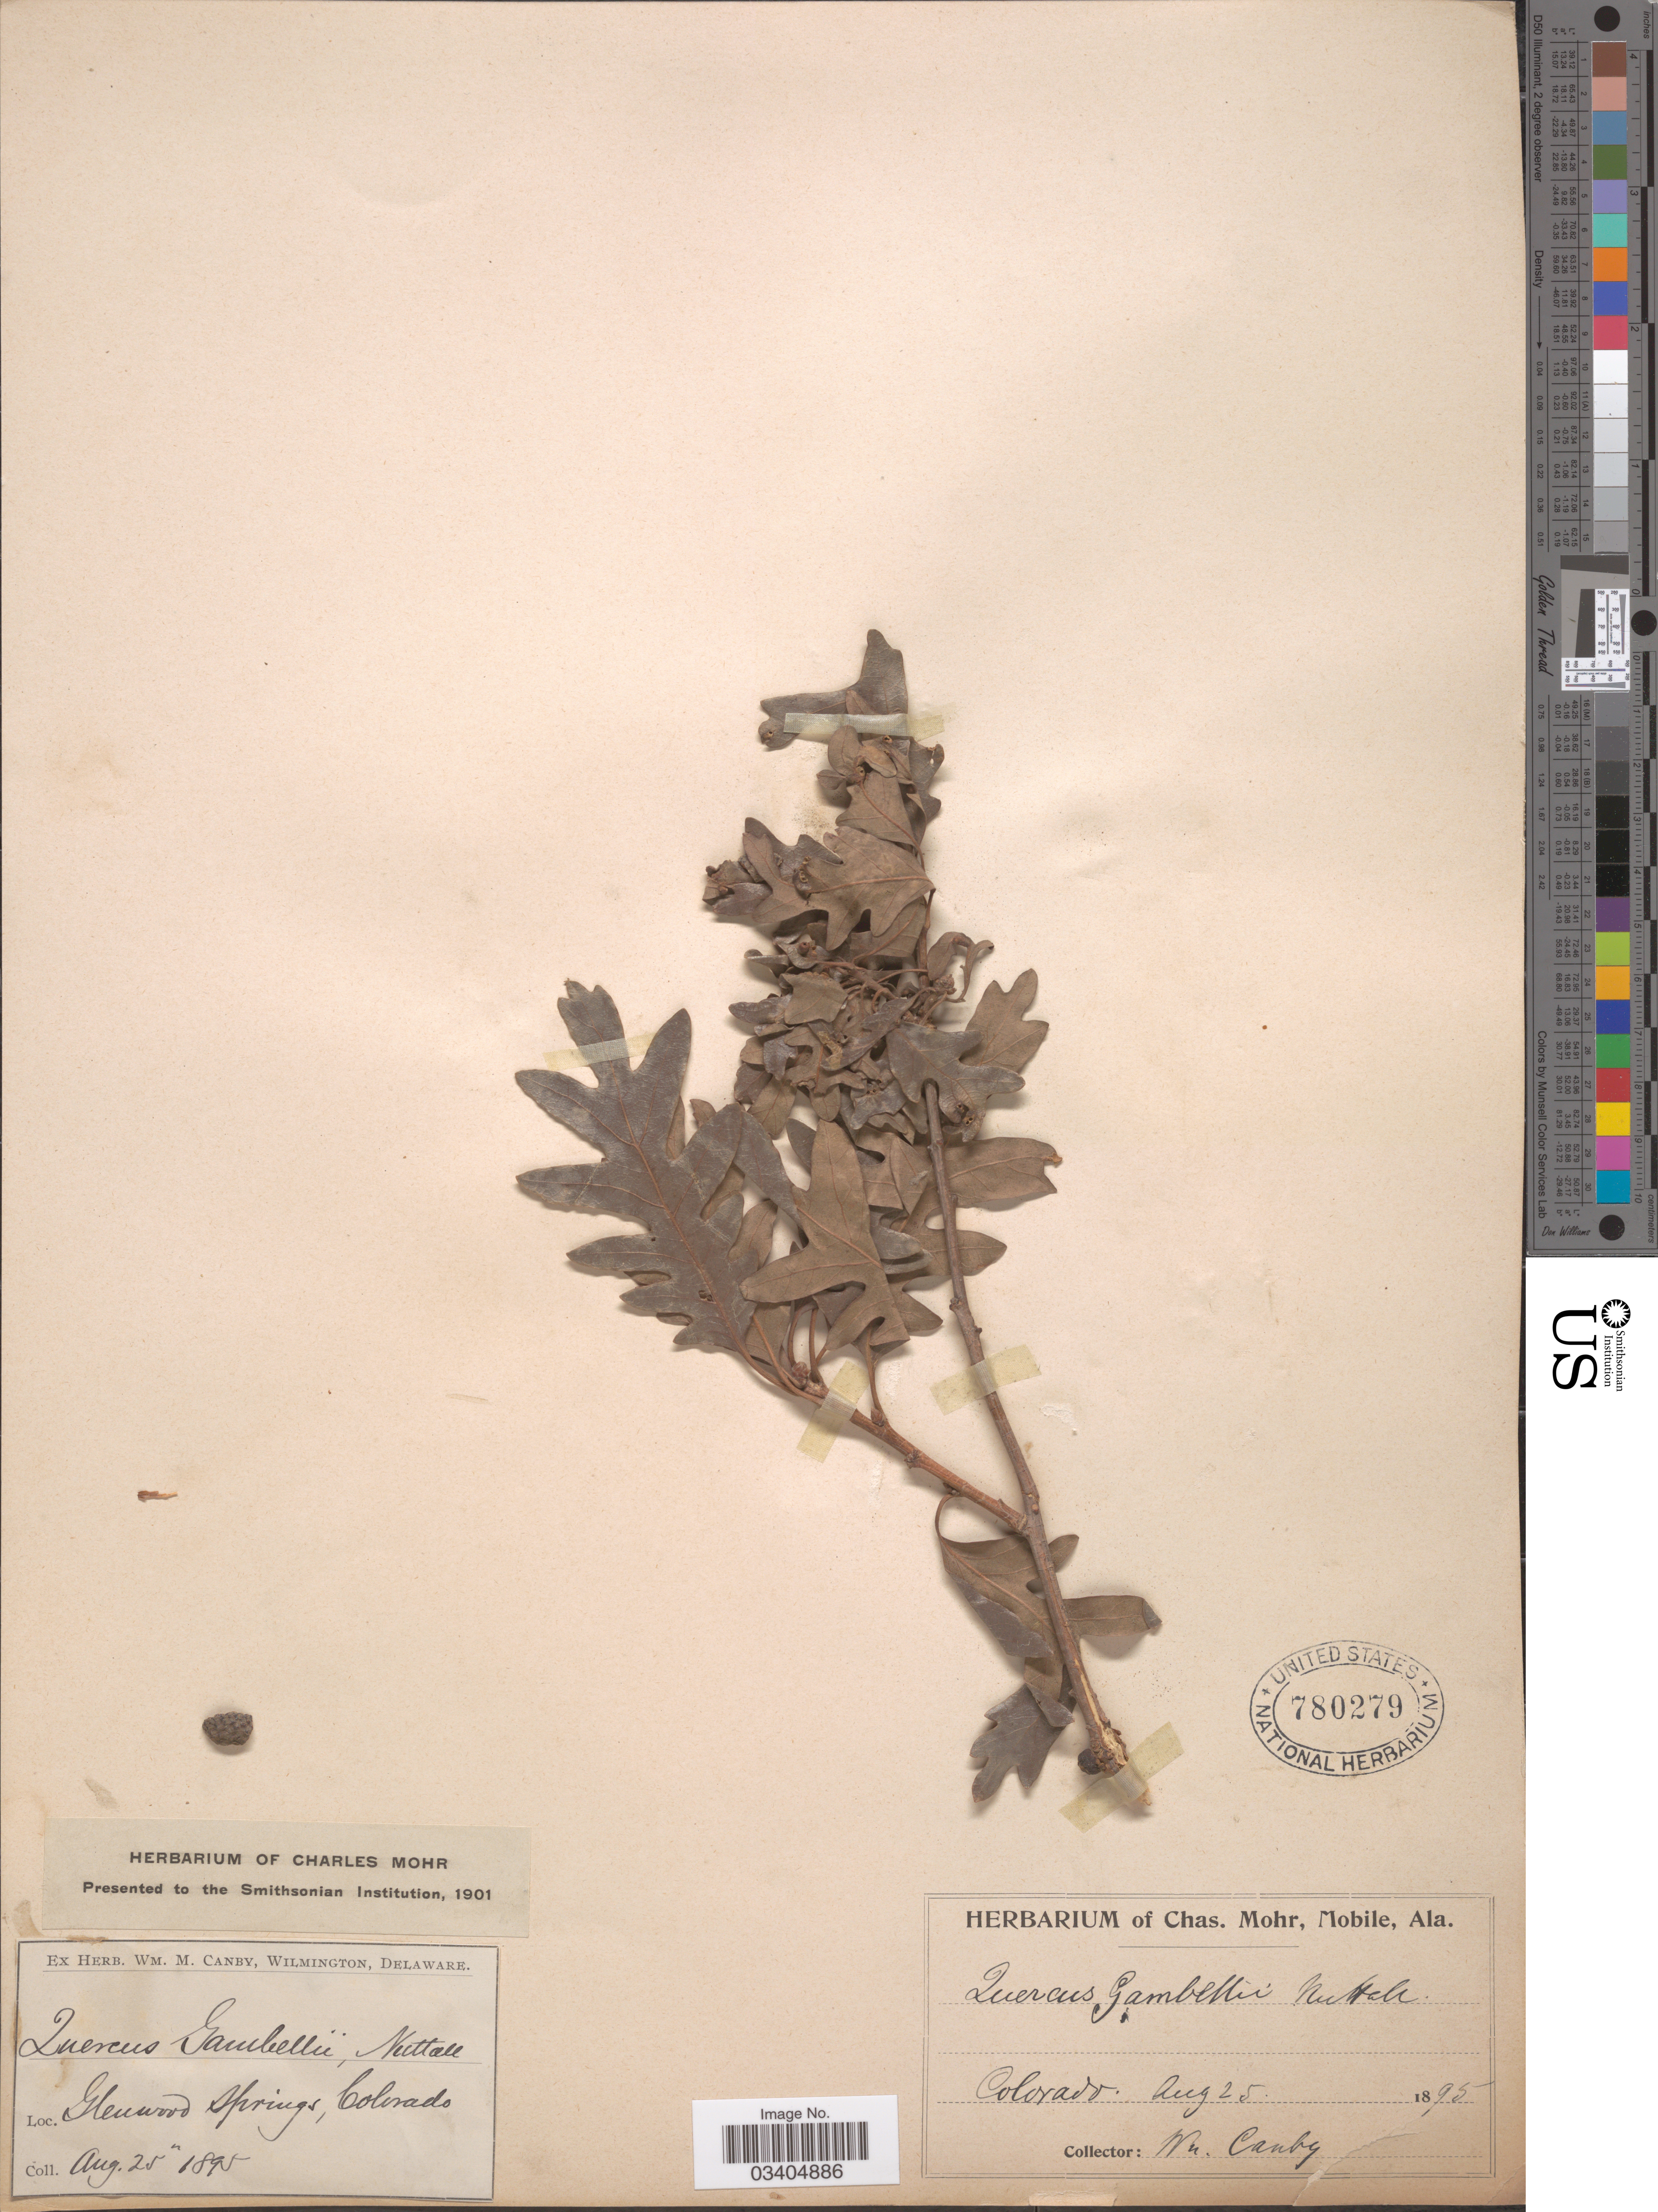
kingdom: Plantae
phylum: Tracheophyta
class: Magnoliopsida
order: Fagales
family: Fagaceae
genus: Quercus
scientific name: Quercus gambelii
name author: Nutt.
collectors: W. M. Canby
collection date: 1895-08-25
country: United States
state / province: Colorado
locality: Glenwood Springs.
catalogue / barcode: US 780279